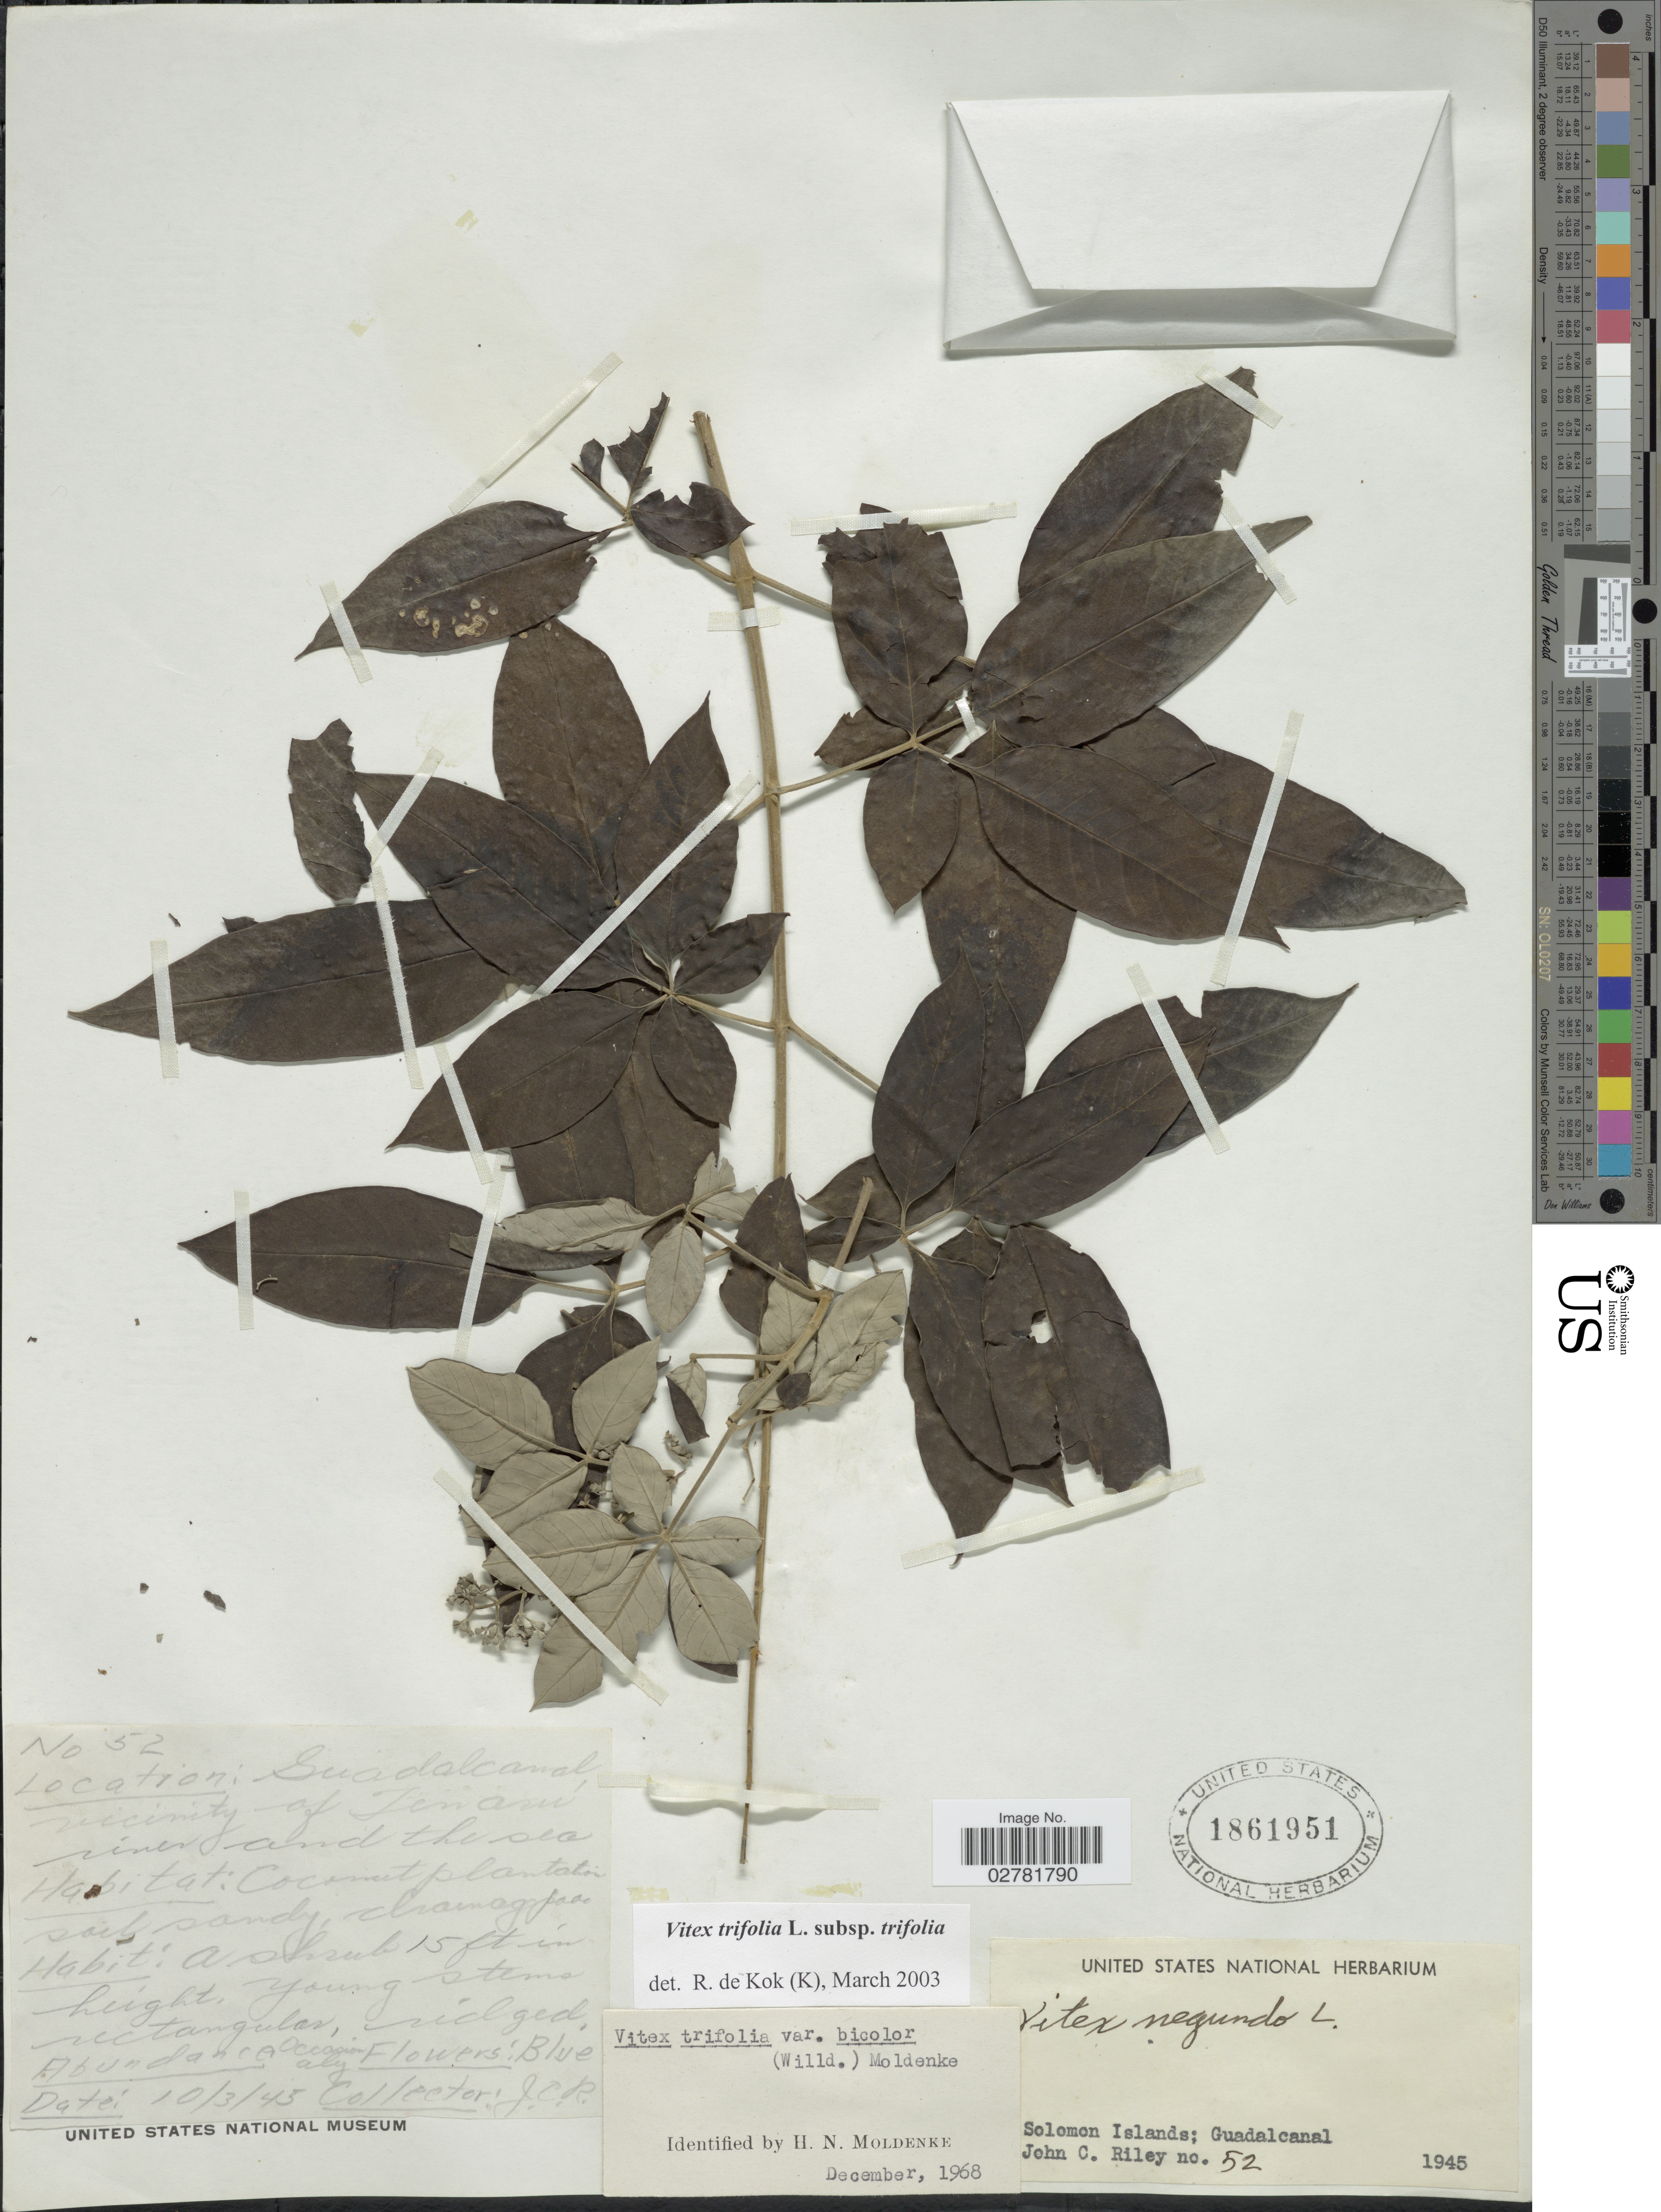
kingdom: Plantae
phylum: Tracheophyta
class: Magnoliopsida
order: Lamiales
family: Lamiaceae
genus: Vitex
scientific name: Vitex trifolia var. trifolia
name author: L.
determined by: Kok, R. de, (K)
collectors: J. C. Riley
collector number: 52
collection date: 1945-03-10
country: Solomon Islands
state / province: Solomon Islands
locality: Guadalcanal. Vicinity of Jenam river and the sea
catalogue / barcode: US 1861951